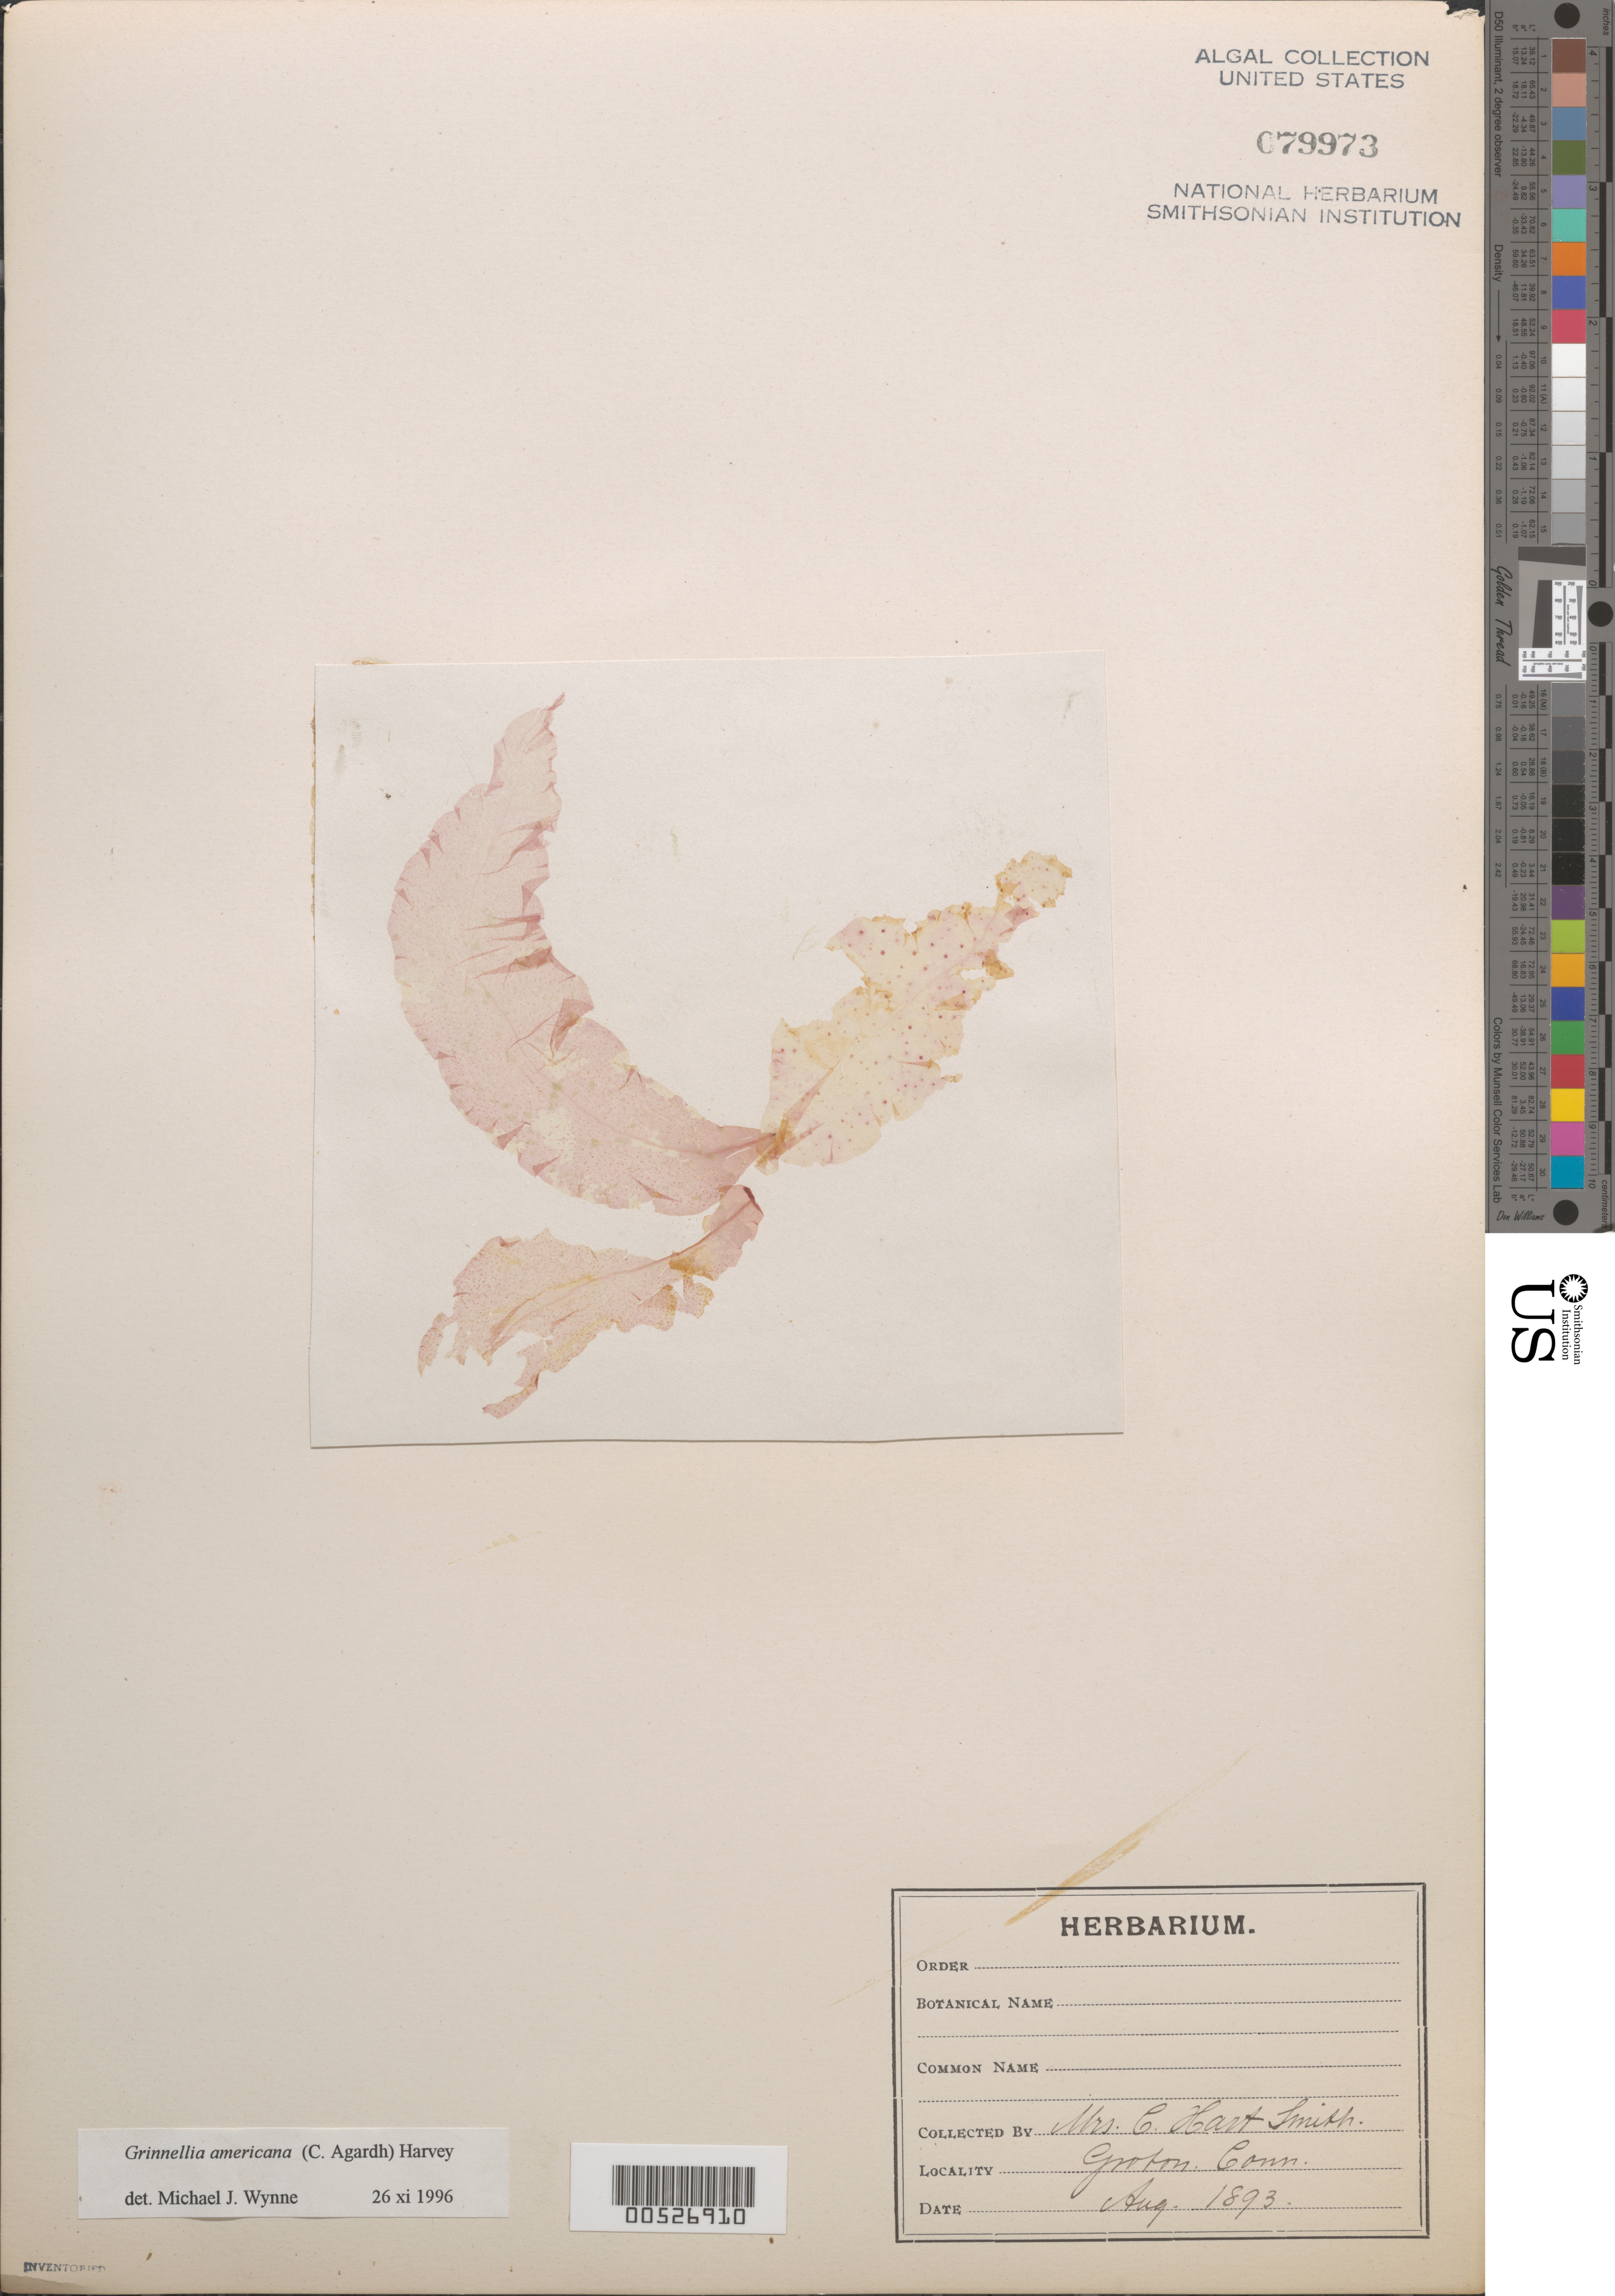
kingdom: Plantae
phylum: Rhodophyta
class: Florideophyceae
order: Ceramiales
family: Delesseriaceae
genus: Grinnellia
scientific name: Grinnellia americana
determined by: Wynne, M. J.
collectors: C. H. Smith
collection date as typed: Aug 1893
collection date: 1893-08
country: United States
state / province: Connecticut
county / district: New London County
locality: Groton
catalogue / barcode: US 79973